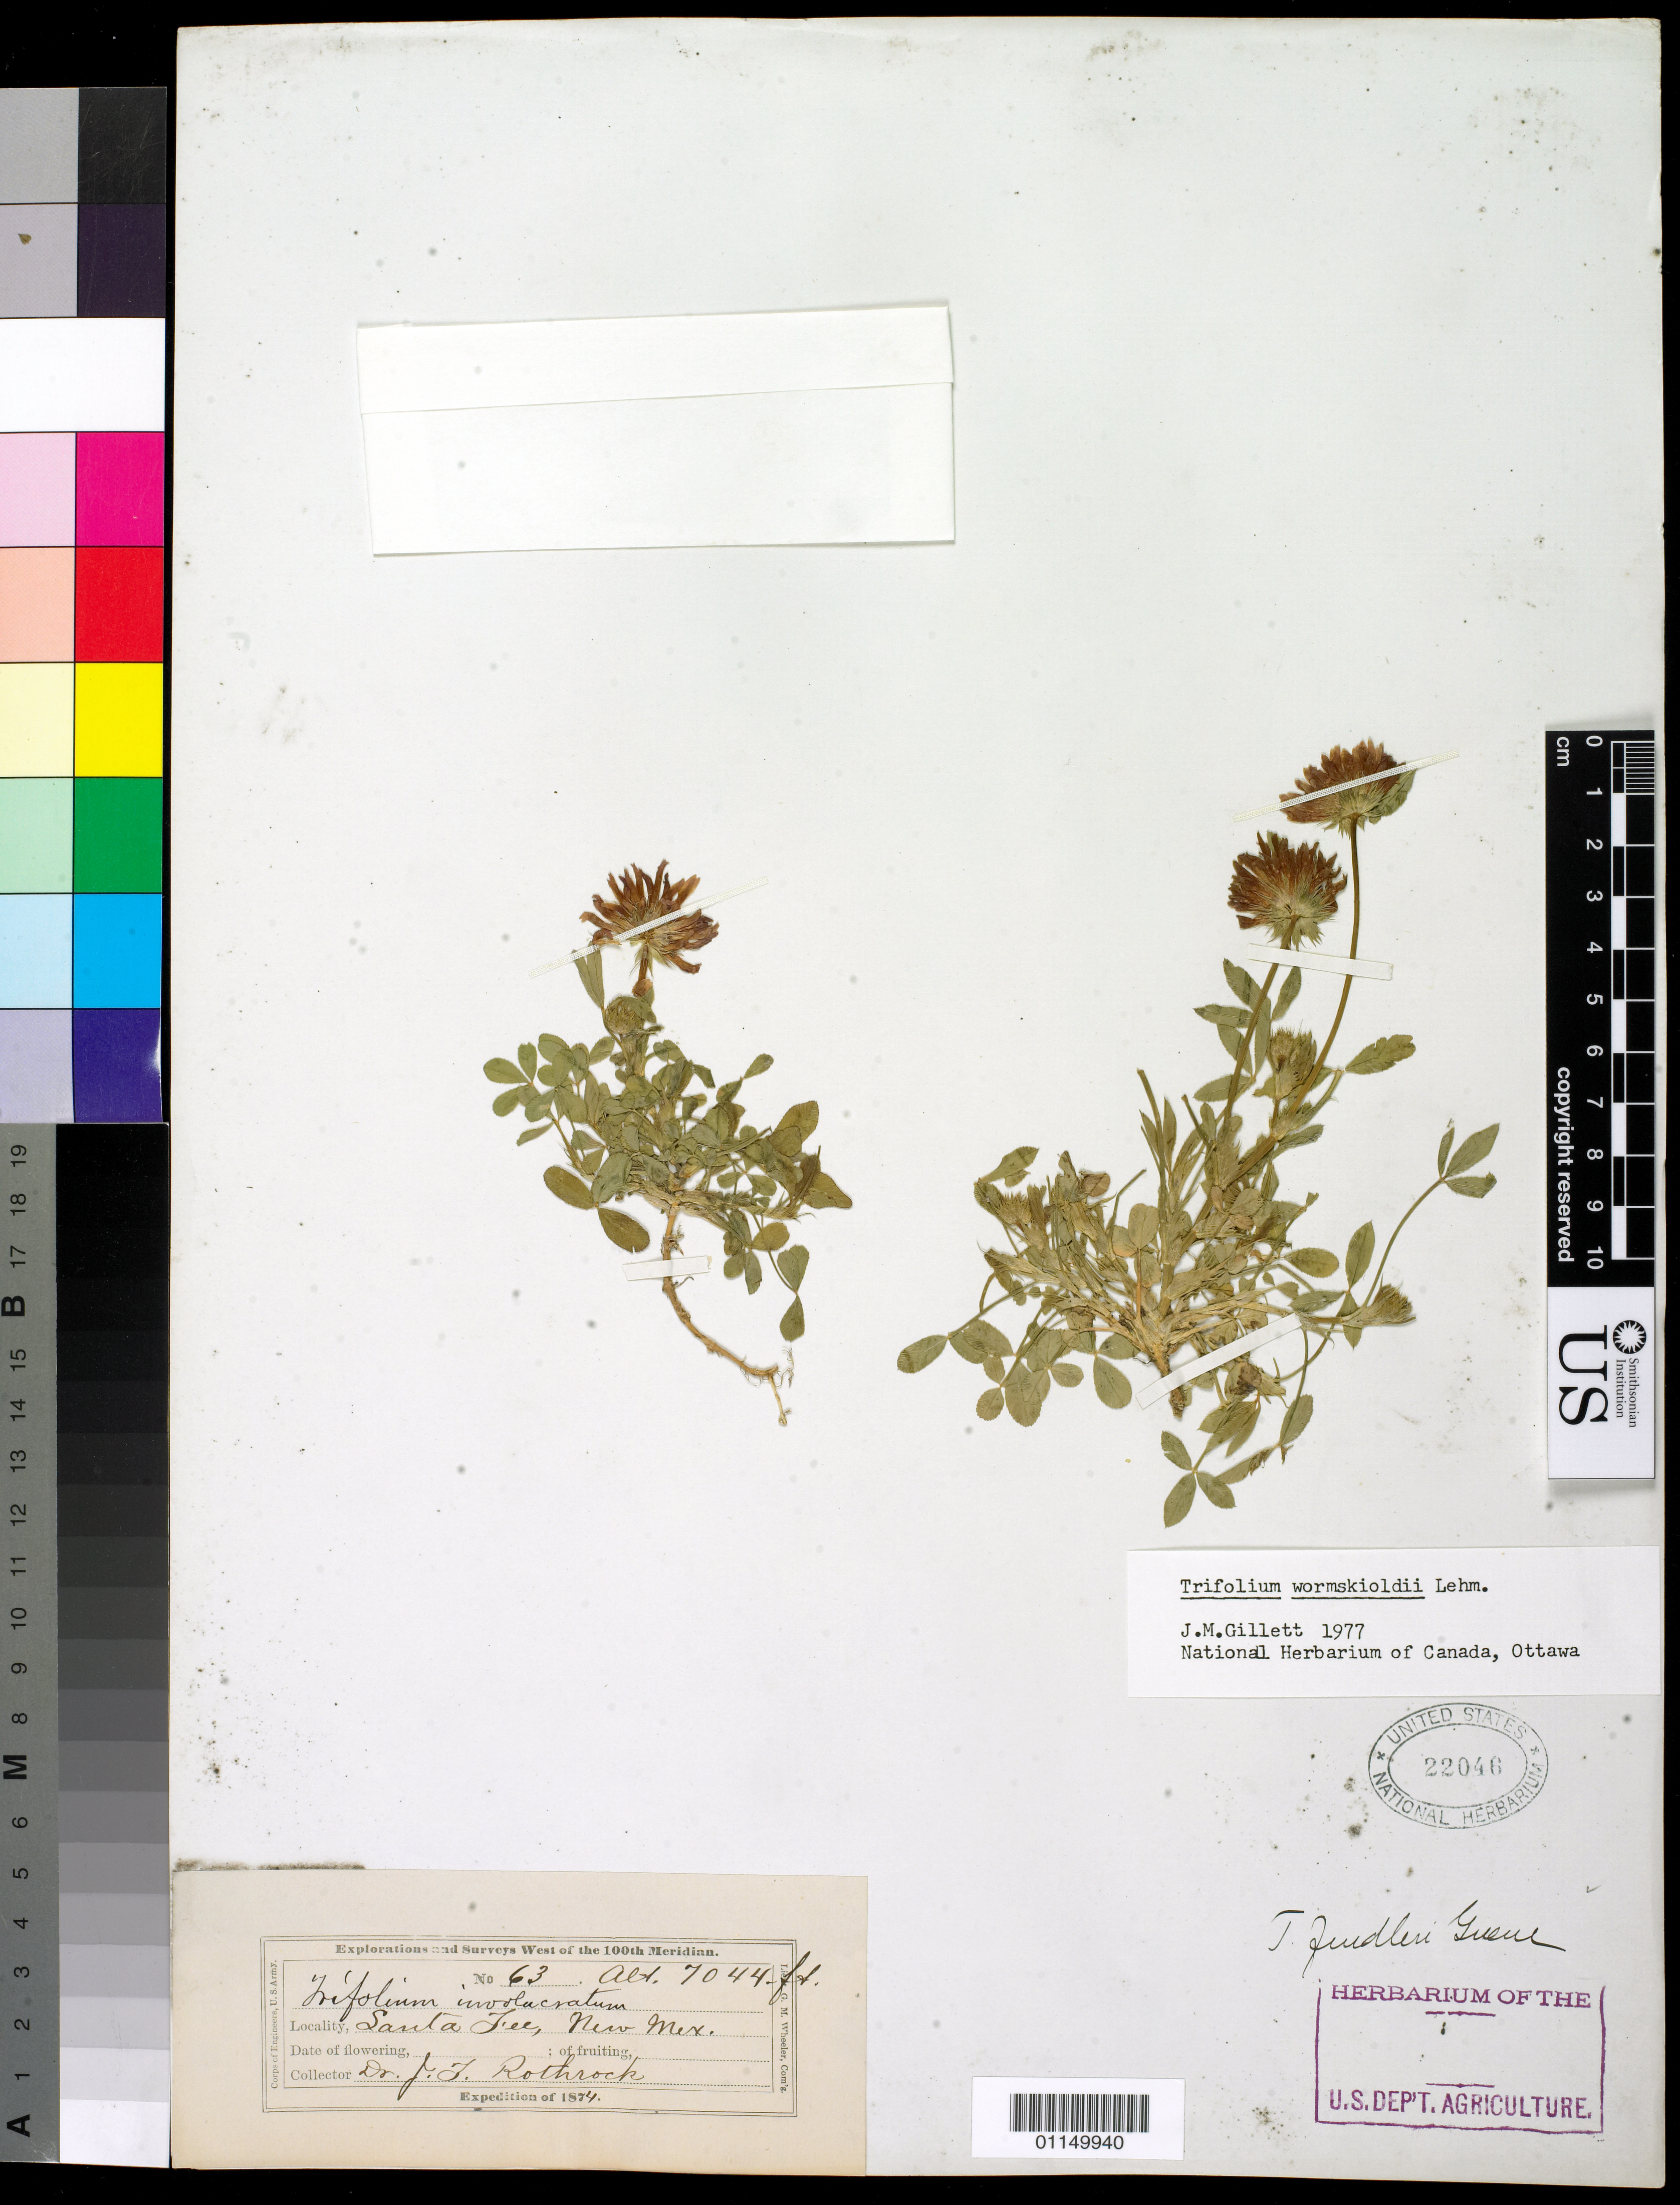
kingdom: Plantae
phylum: Tracheophyta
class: Magnoliopsida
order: Fabales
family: Fabaceae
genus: Trifolium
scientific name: Trifolium wormskioldii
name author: Lehm.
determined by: Gillett, J. M.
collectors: J. T. Rothrock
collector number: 63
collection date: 1874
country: United States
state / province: New Mexico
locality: Santa Fe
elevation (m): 2147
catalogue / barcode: US 22046